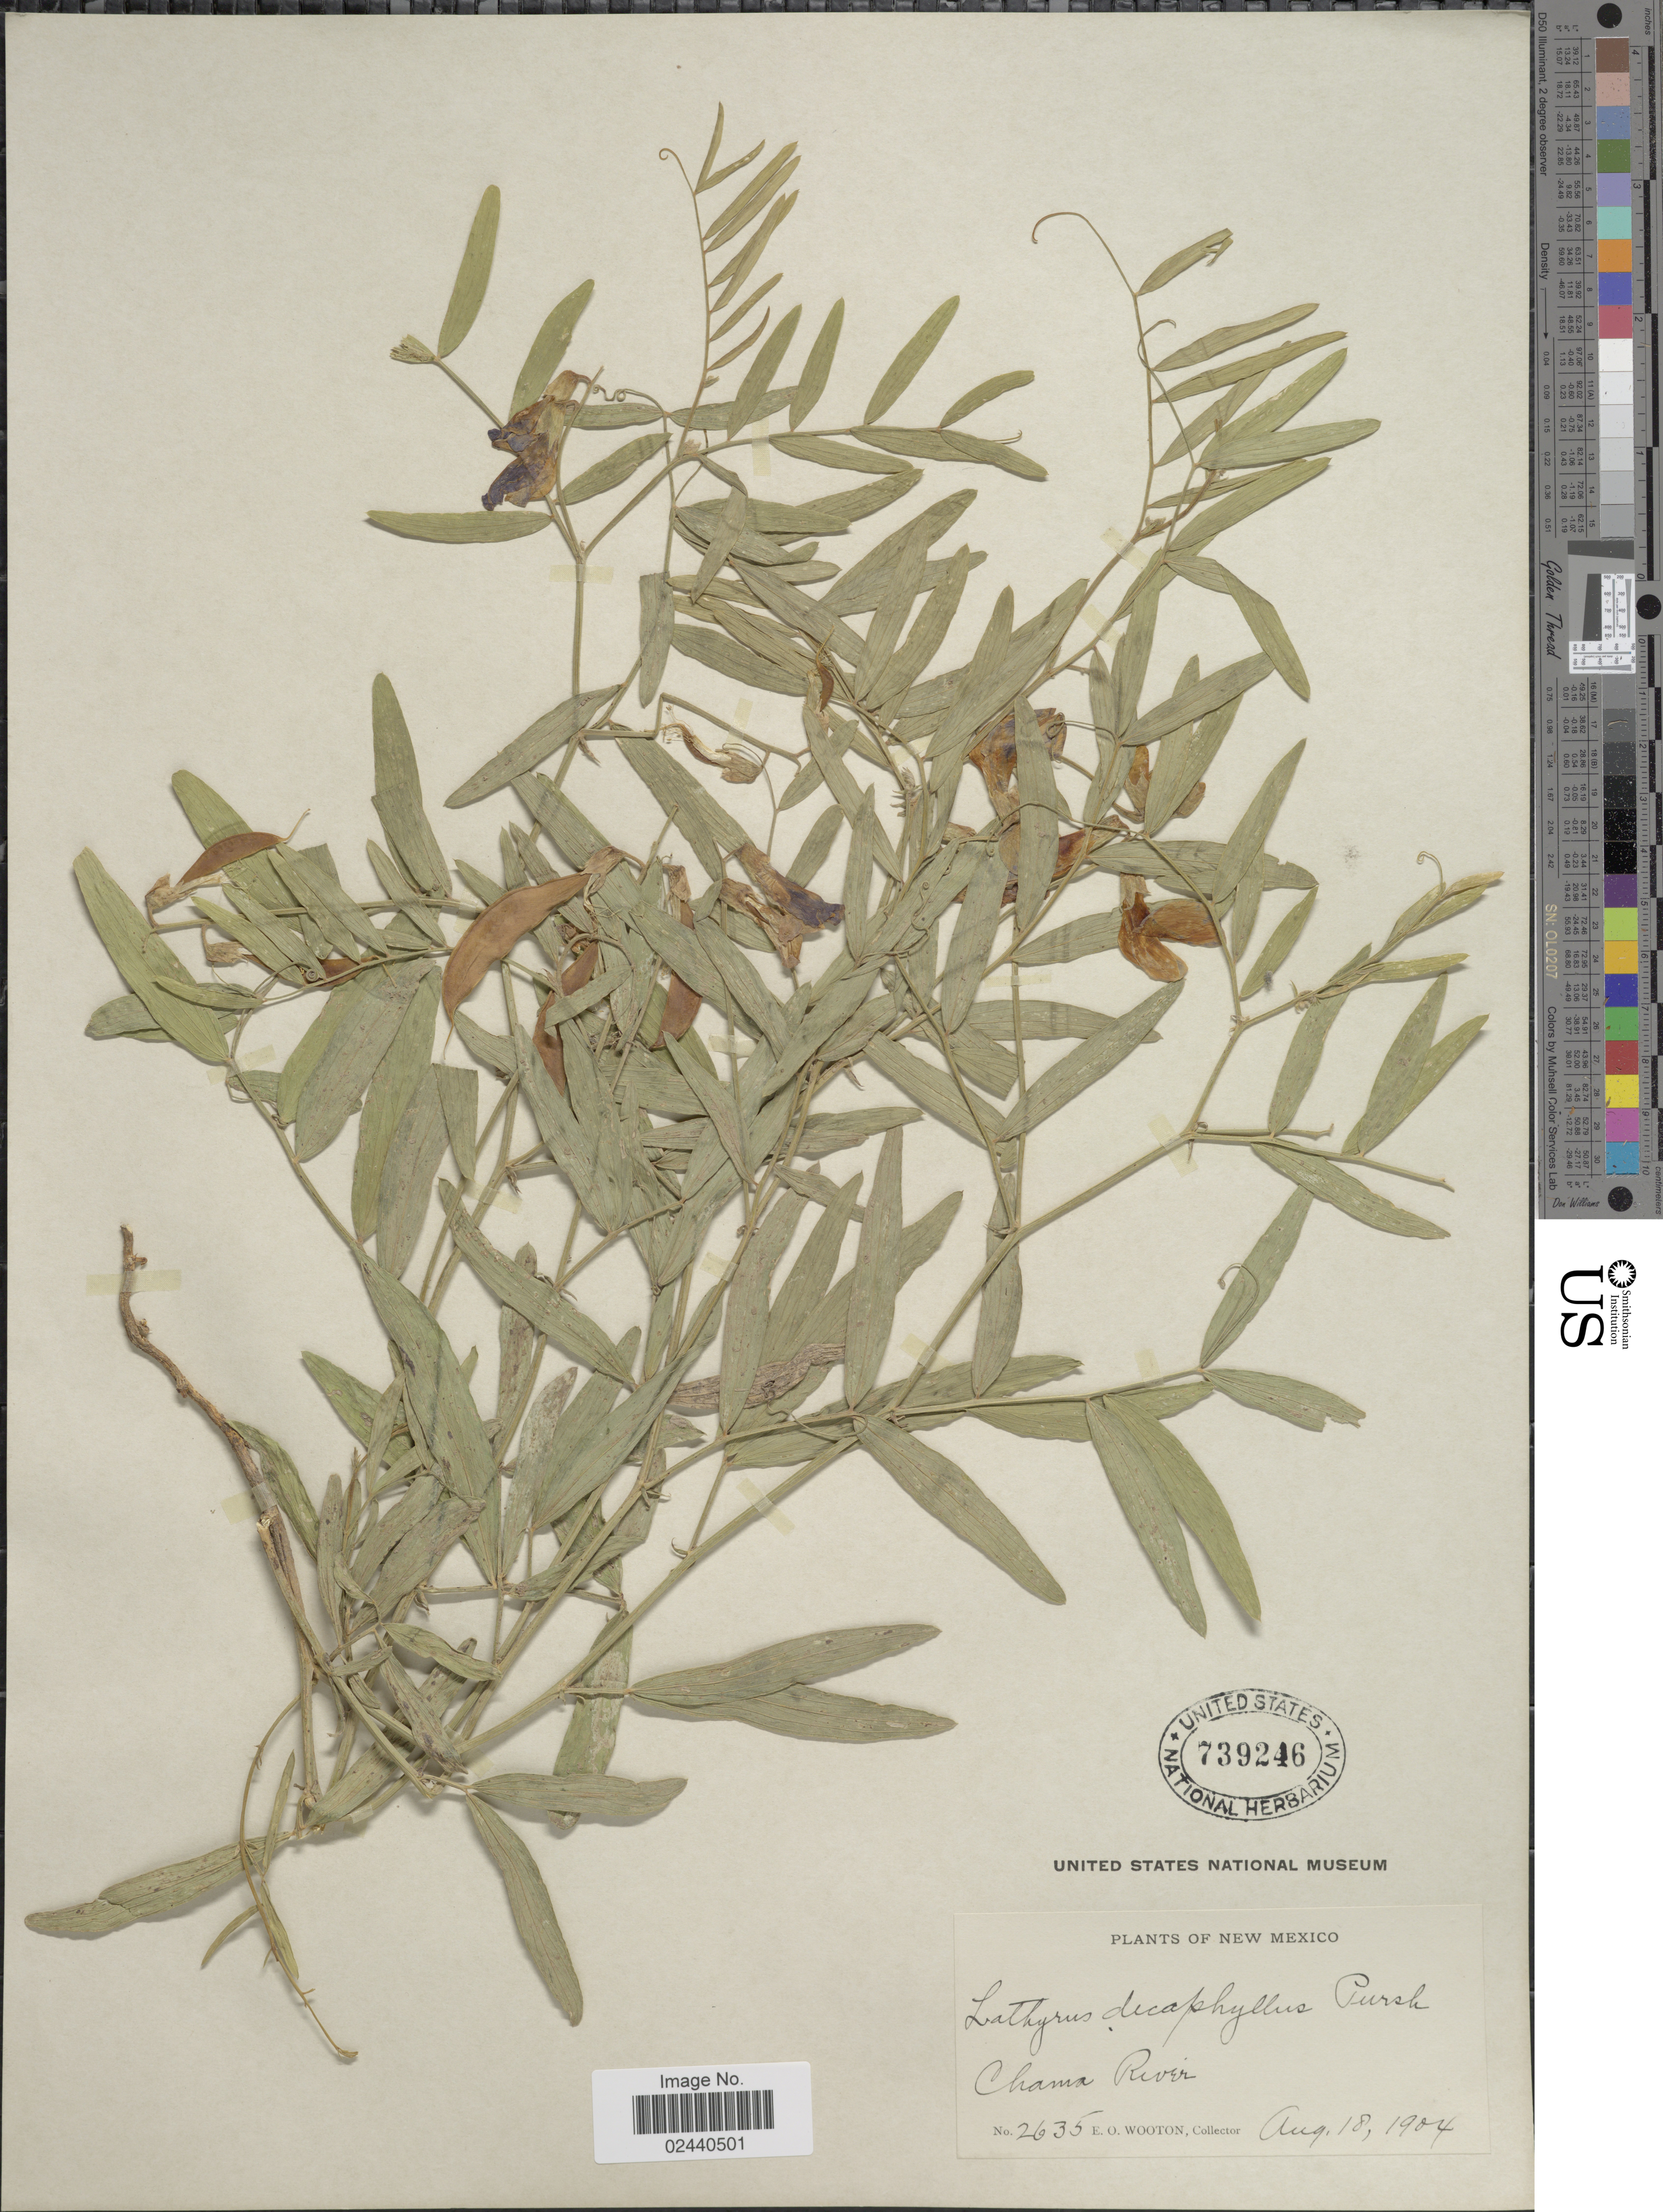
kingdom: Plantae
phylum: Tracheophyta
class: Magnoliopsida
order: Fabales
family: Fabaceae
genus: Lathyrus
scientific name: Lathyrus eucosmus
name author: Butters & H. St. John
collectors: E. O. Wooton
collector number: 2635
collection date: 1904-08-18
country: United States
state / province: New Mexico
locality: Chama River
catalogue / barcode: US 739246